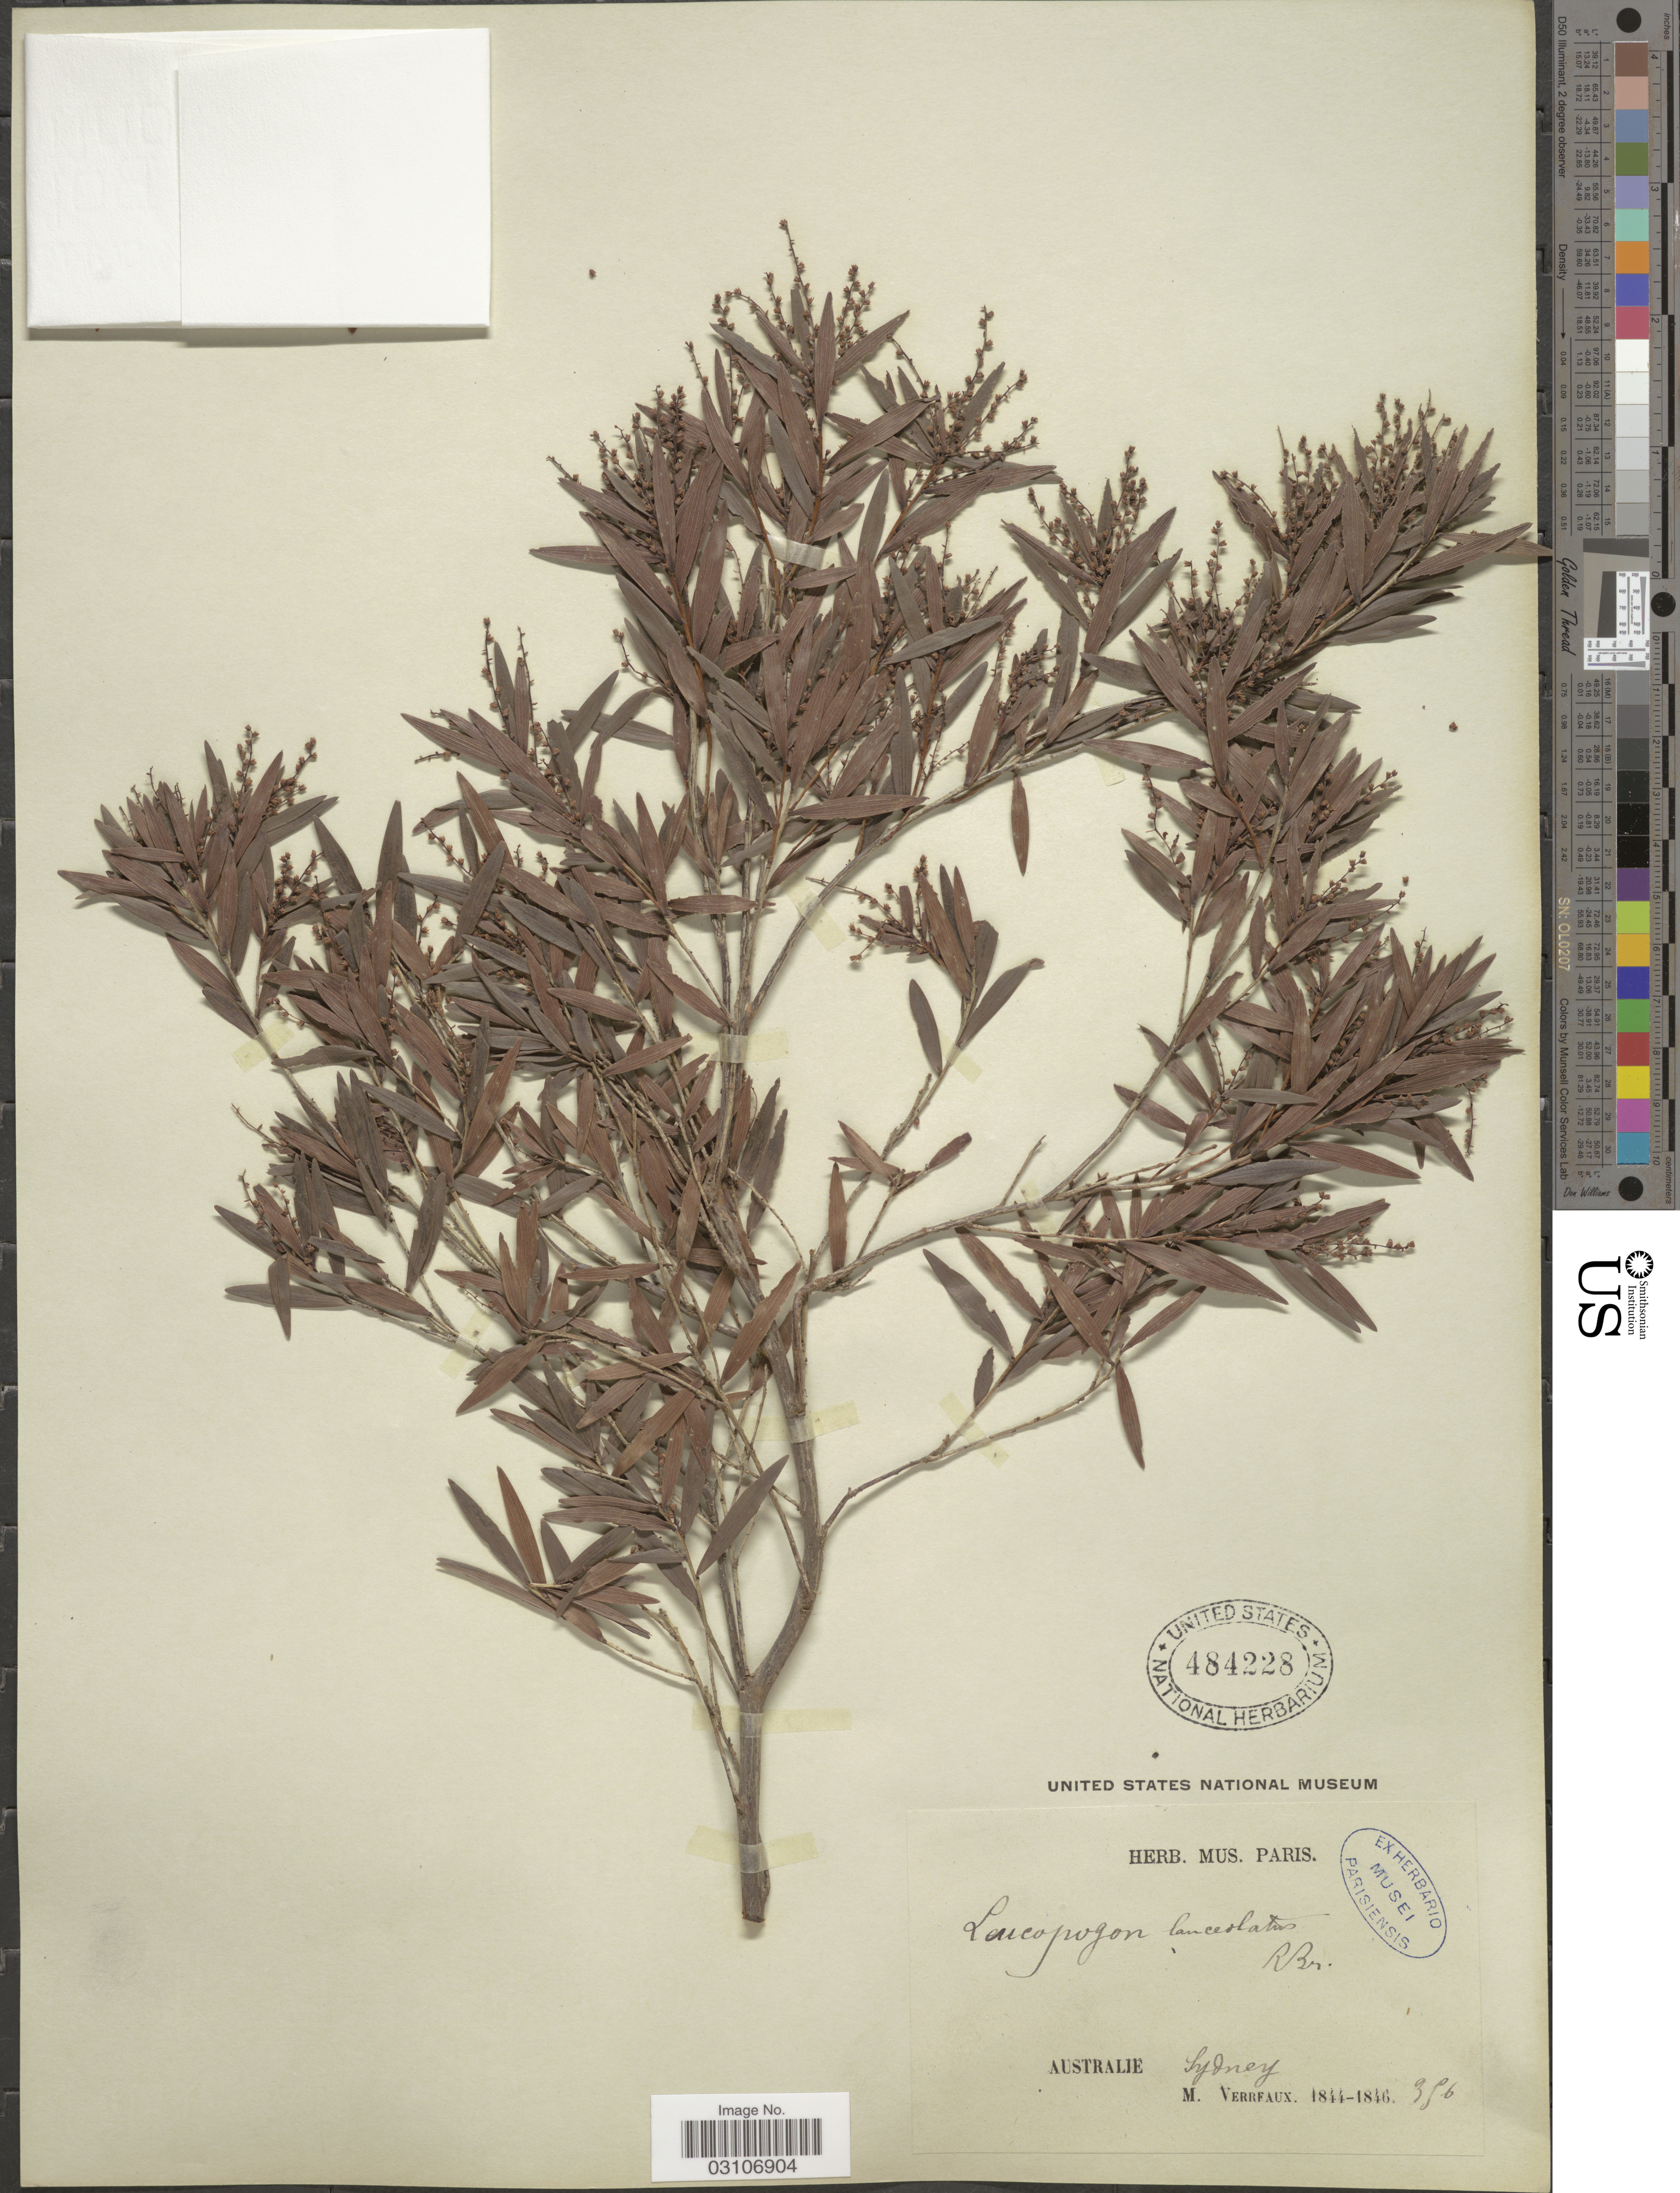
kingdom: Plantae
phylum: Tracheophyta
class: Magnoliopsida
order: Ericales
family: Ericaceae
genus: Leucopogon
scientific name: Leucopogon lanceolatus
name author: R. Br.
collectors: M. Verrfaux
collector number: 356*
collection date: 1844/1846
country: Australia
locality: Sydney.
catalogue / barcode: US 484228